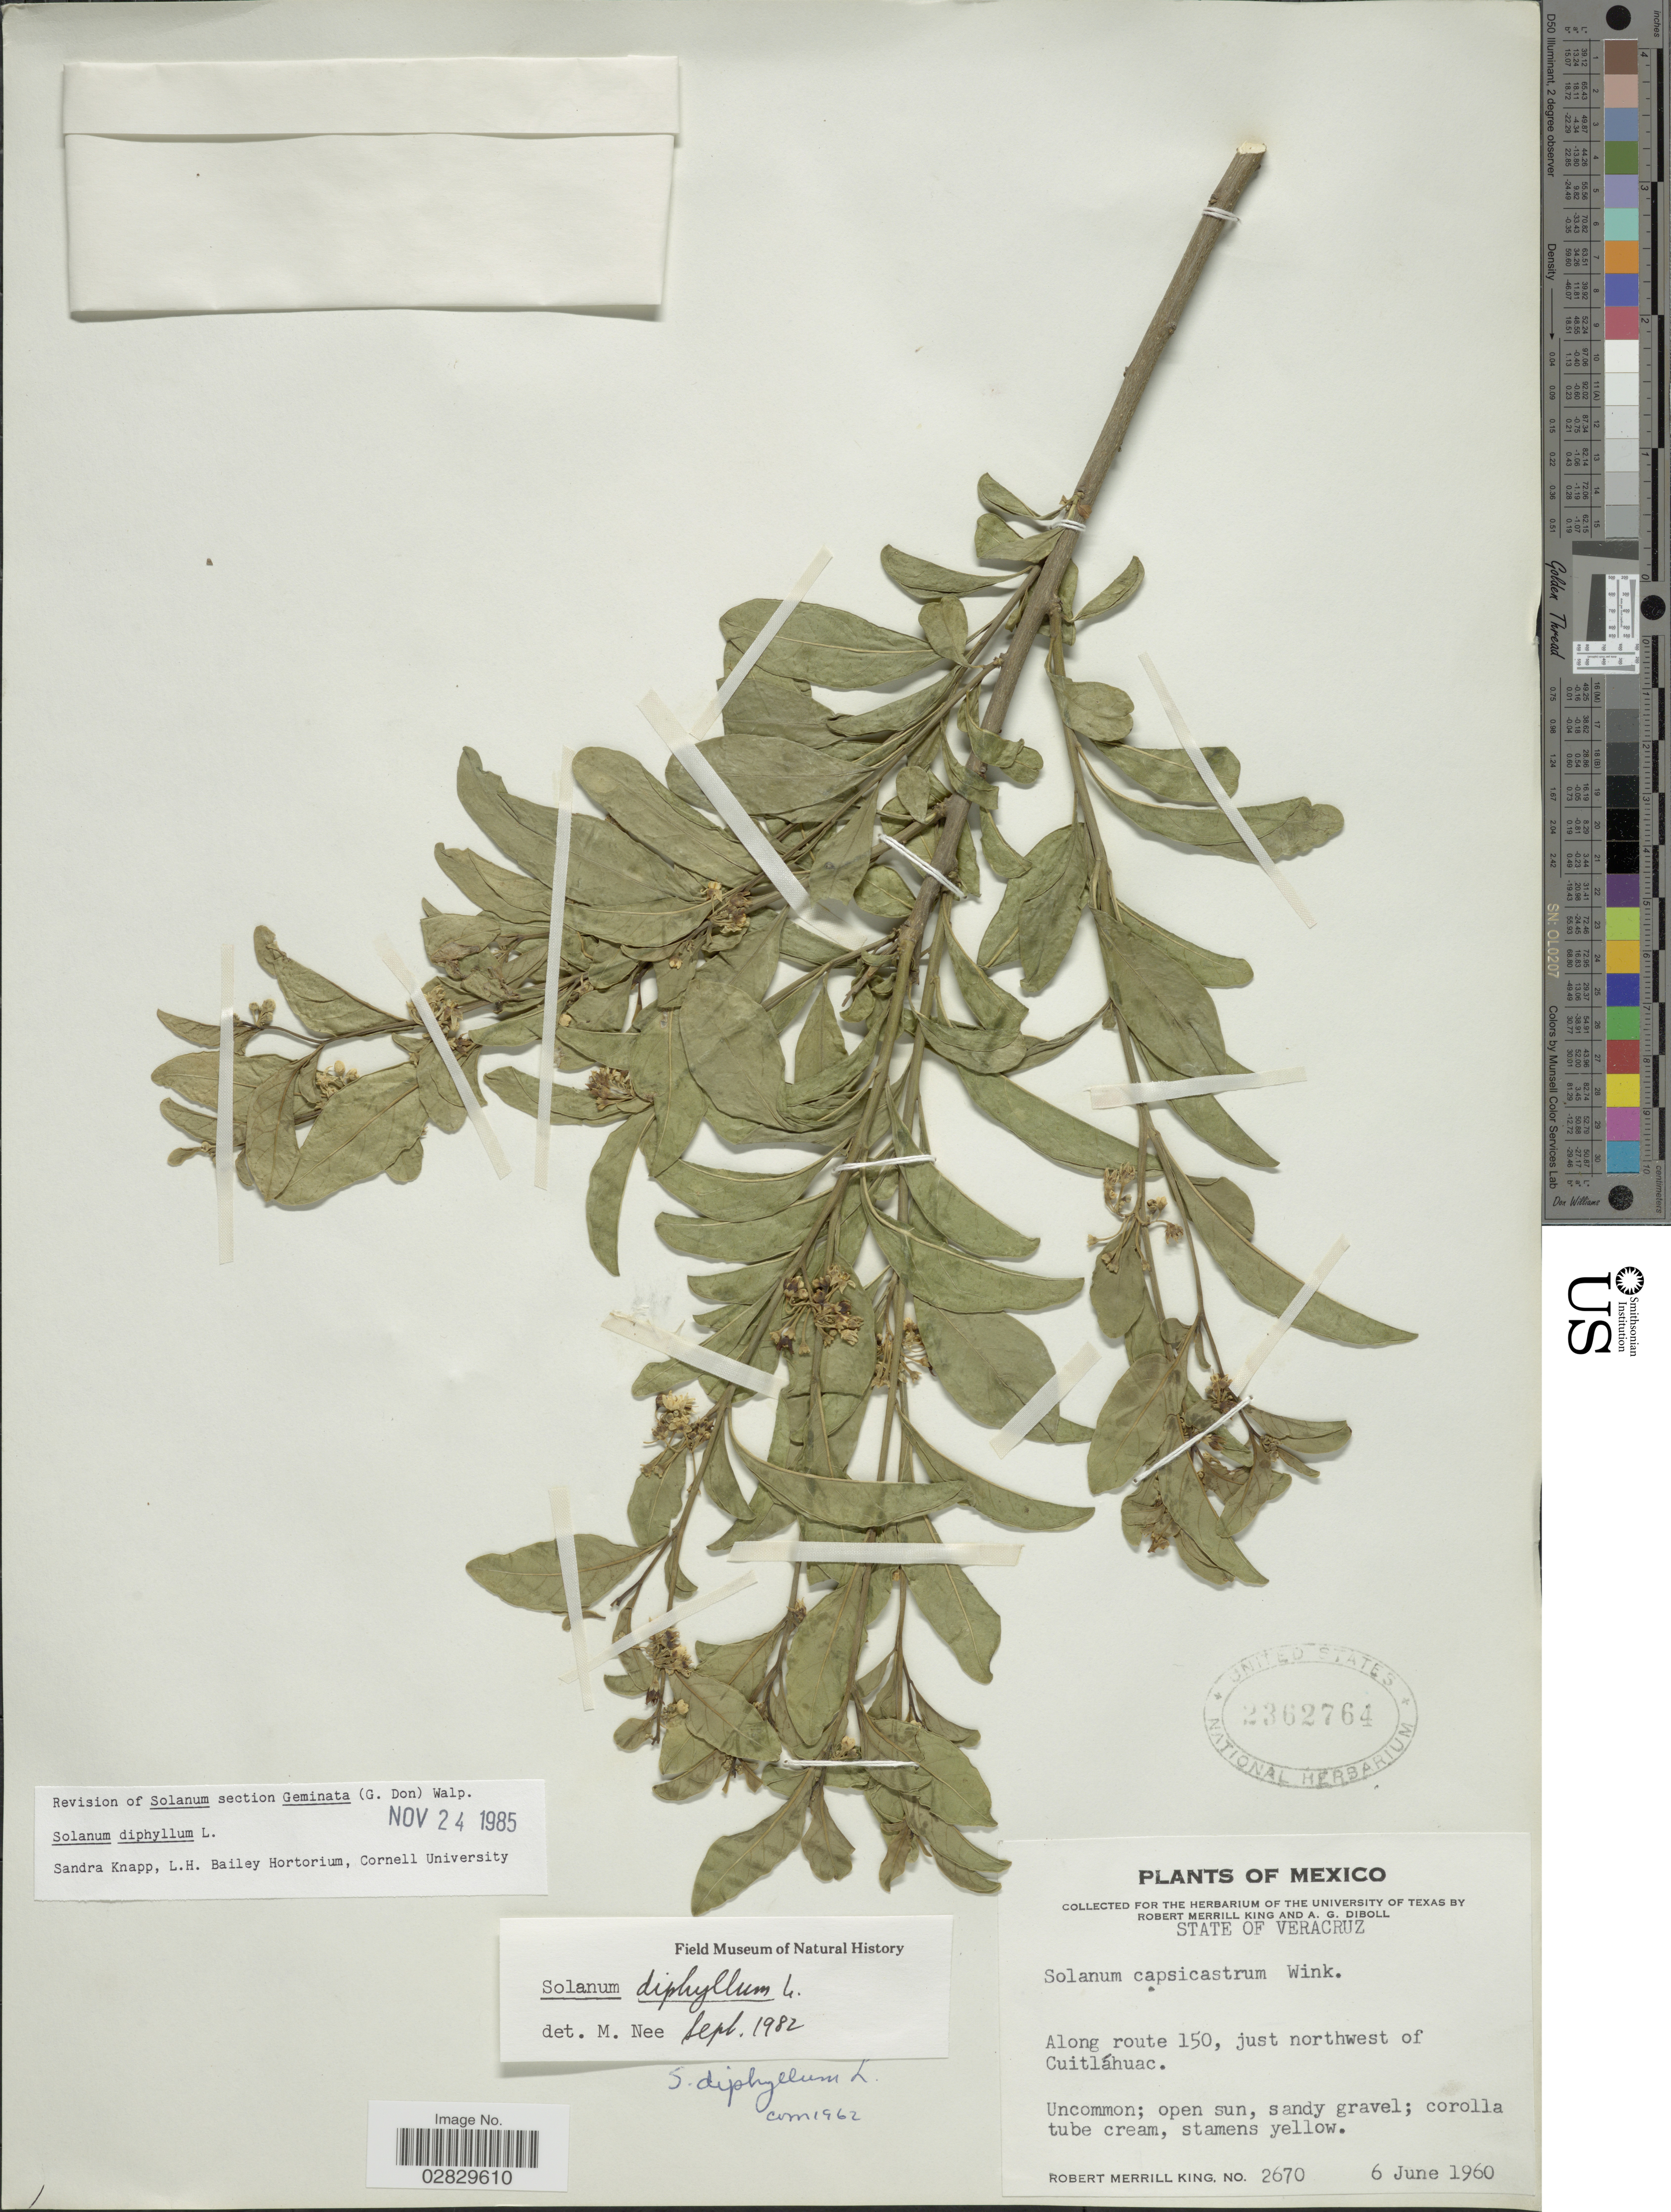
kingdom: Plantae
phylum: Tracheophyta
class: Magnoliopsida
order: Solanales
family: Solanaceae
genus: Solanum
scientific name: Solanum diphyllum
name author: L.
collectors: R. M. King & A. Diboll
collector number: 2670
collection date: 1960-06-06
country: Mexico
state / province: Veracruz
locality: State of Veracruz. Along route 150, just northwest of Cuitláhuac.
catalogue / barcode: US 2362764